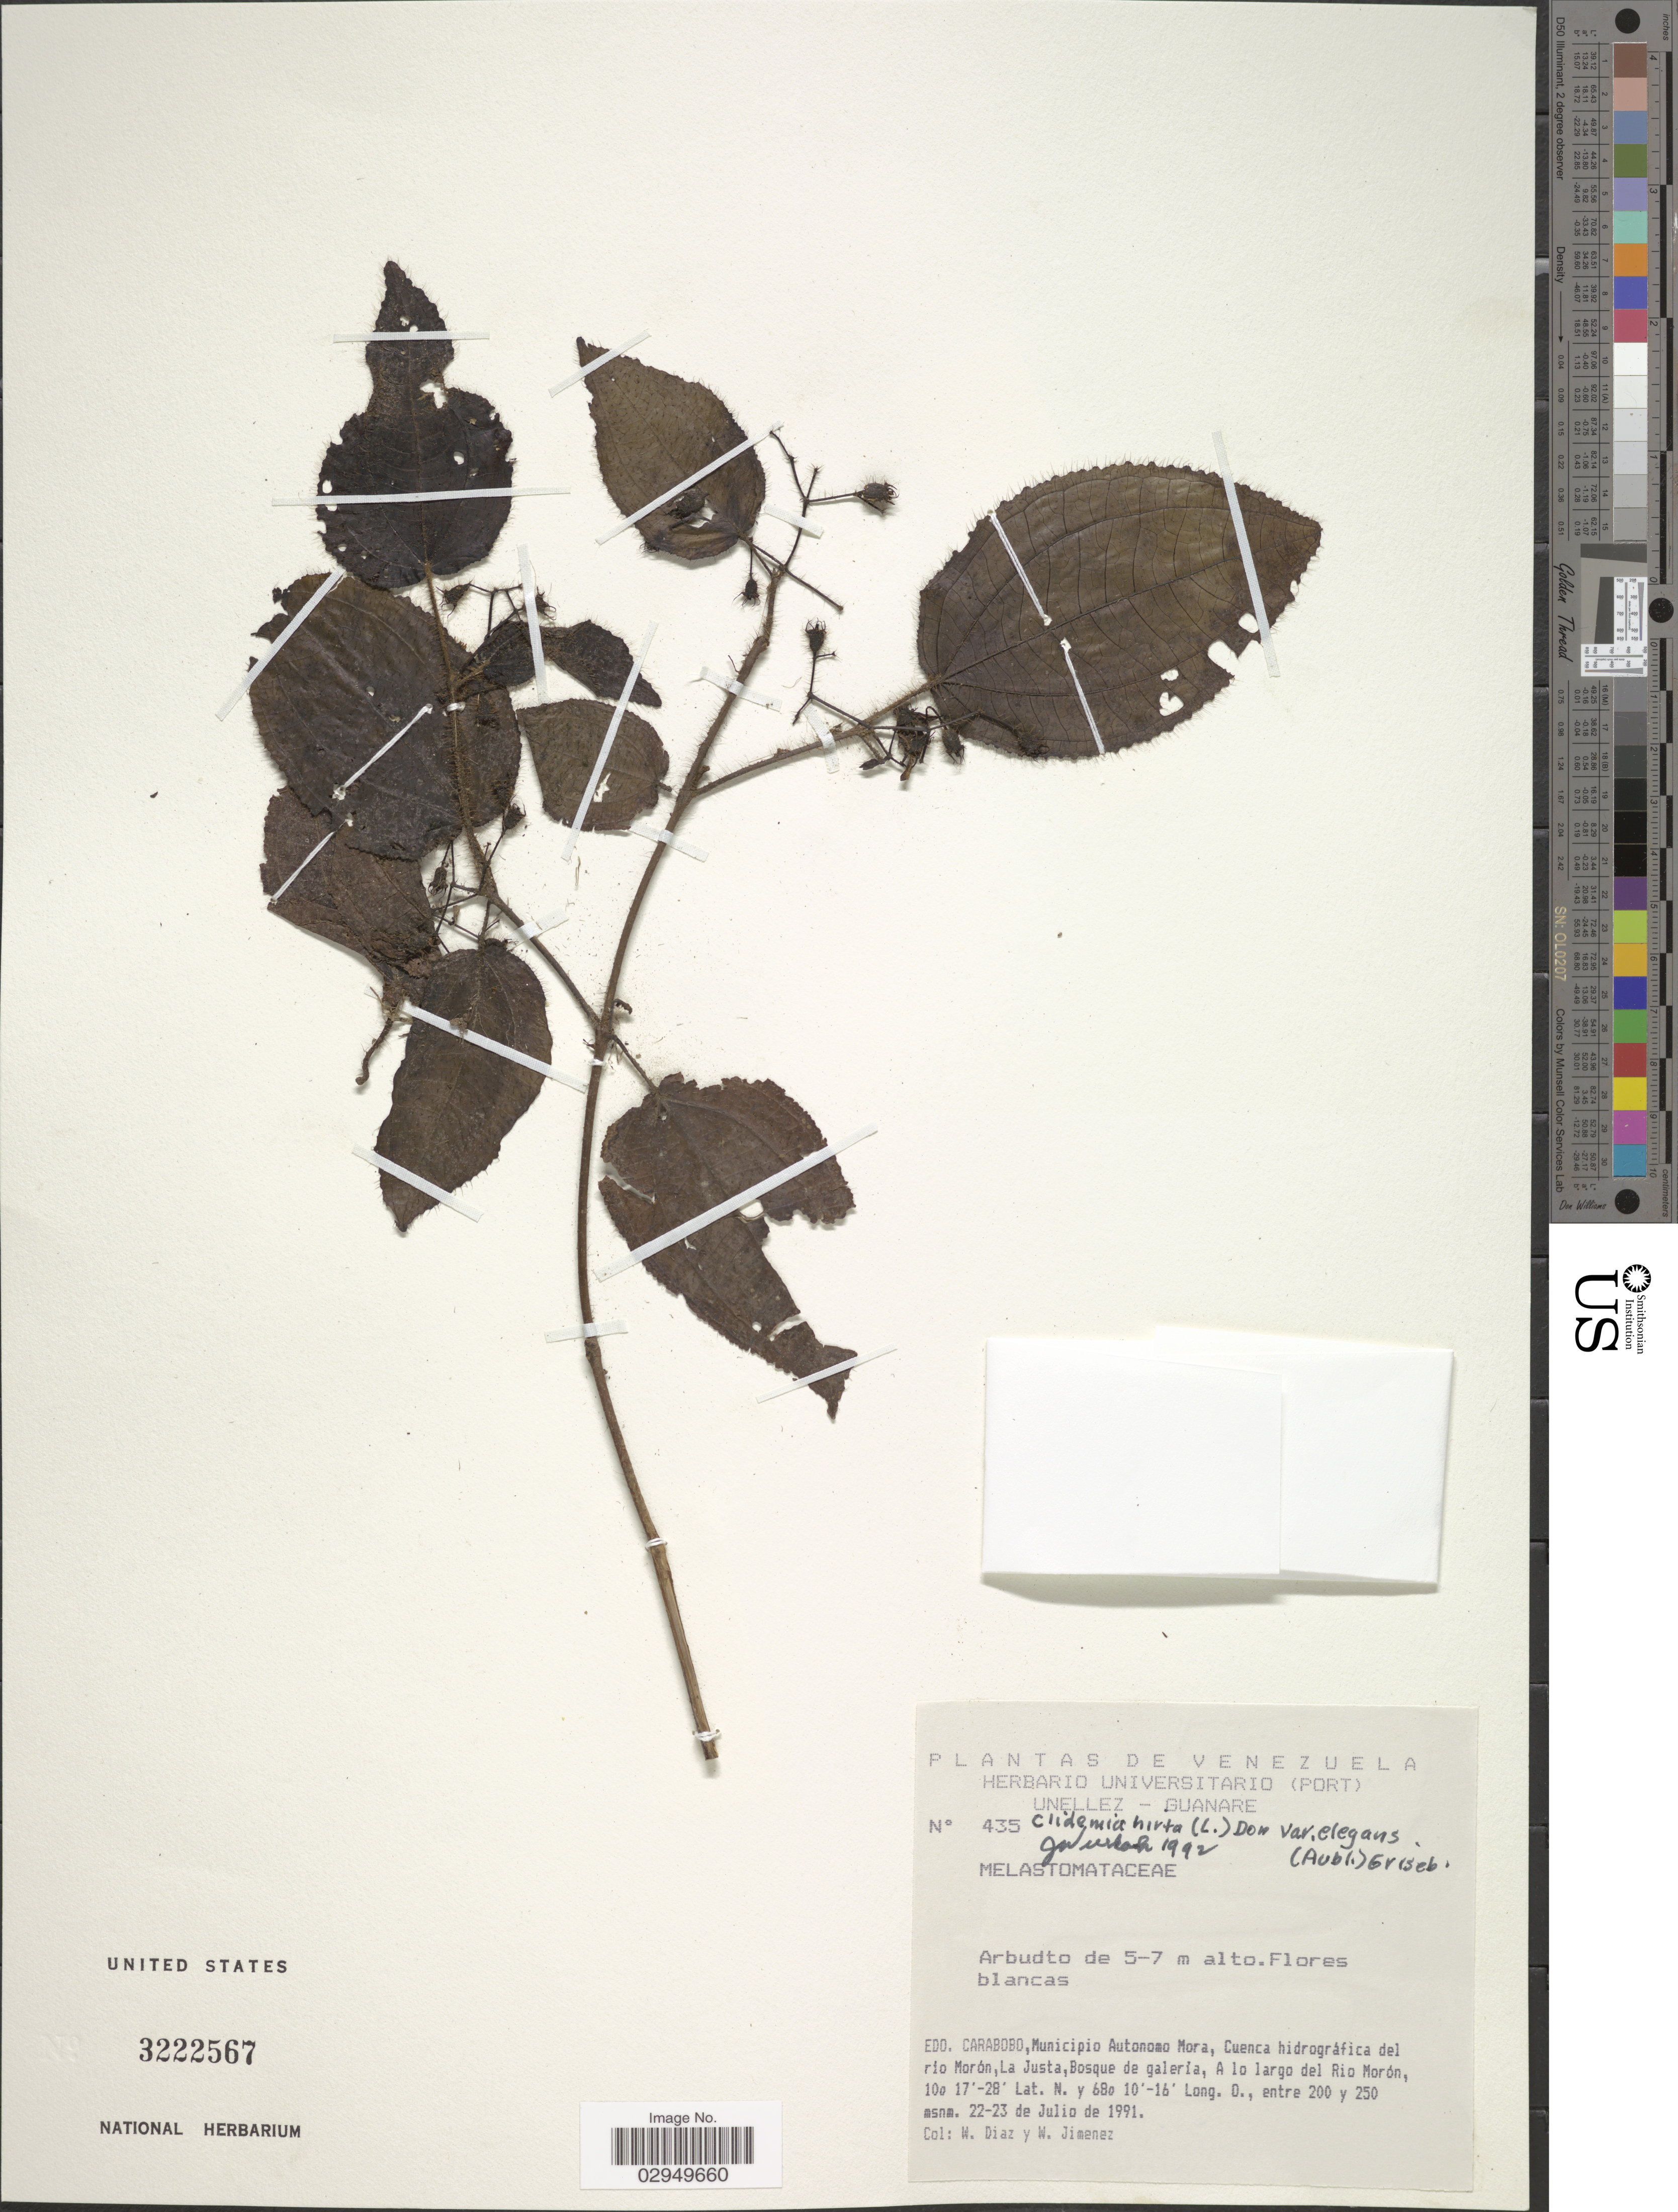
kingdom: Plantae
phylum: Tracheophyta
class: Magnoliopsida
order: Myrtales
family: Melastomataceae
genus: Clidemia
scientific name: Clidemia hirta var. elegans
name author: (Aubl.) Griseb.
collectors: W. Díaz P. & W. Jimenez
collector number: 435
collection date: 1991-07-22/1991-07-23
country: Venezuela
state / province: Carabobo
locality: Municipio Autonomo Mora, Cuenca hidrográfica del rio Morón, La Justa, Bosque de galeria, A lo largo del Rio Morón.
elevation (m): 200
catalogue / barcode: US 3222567